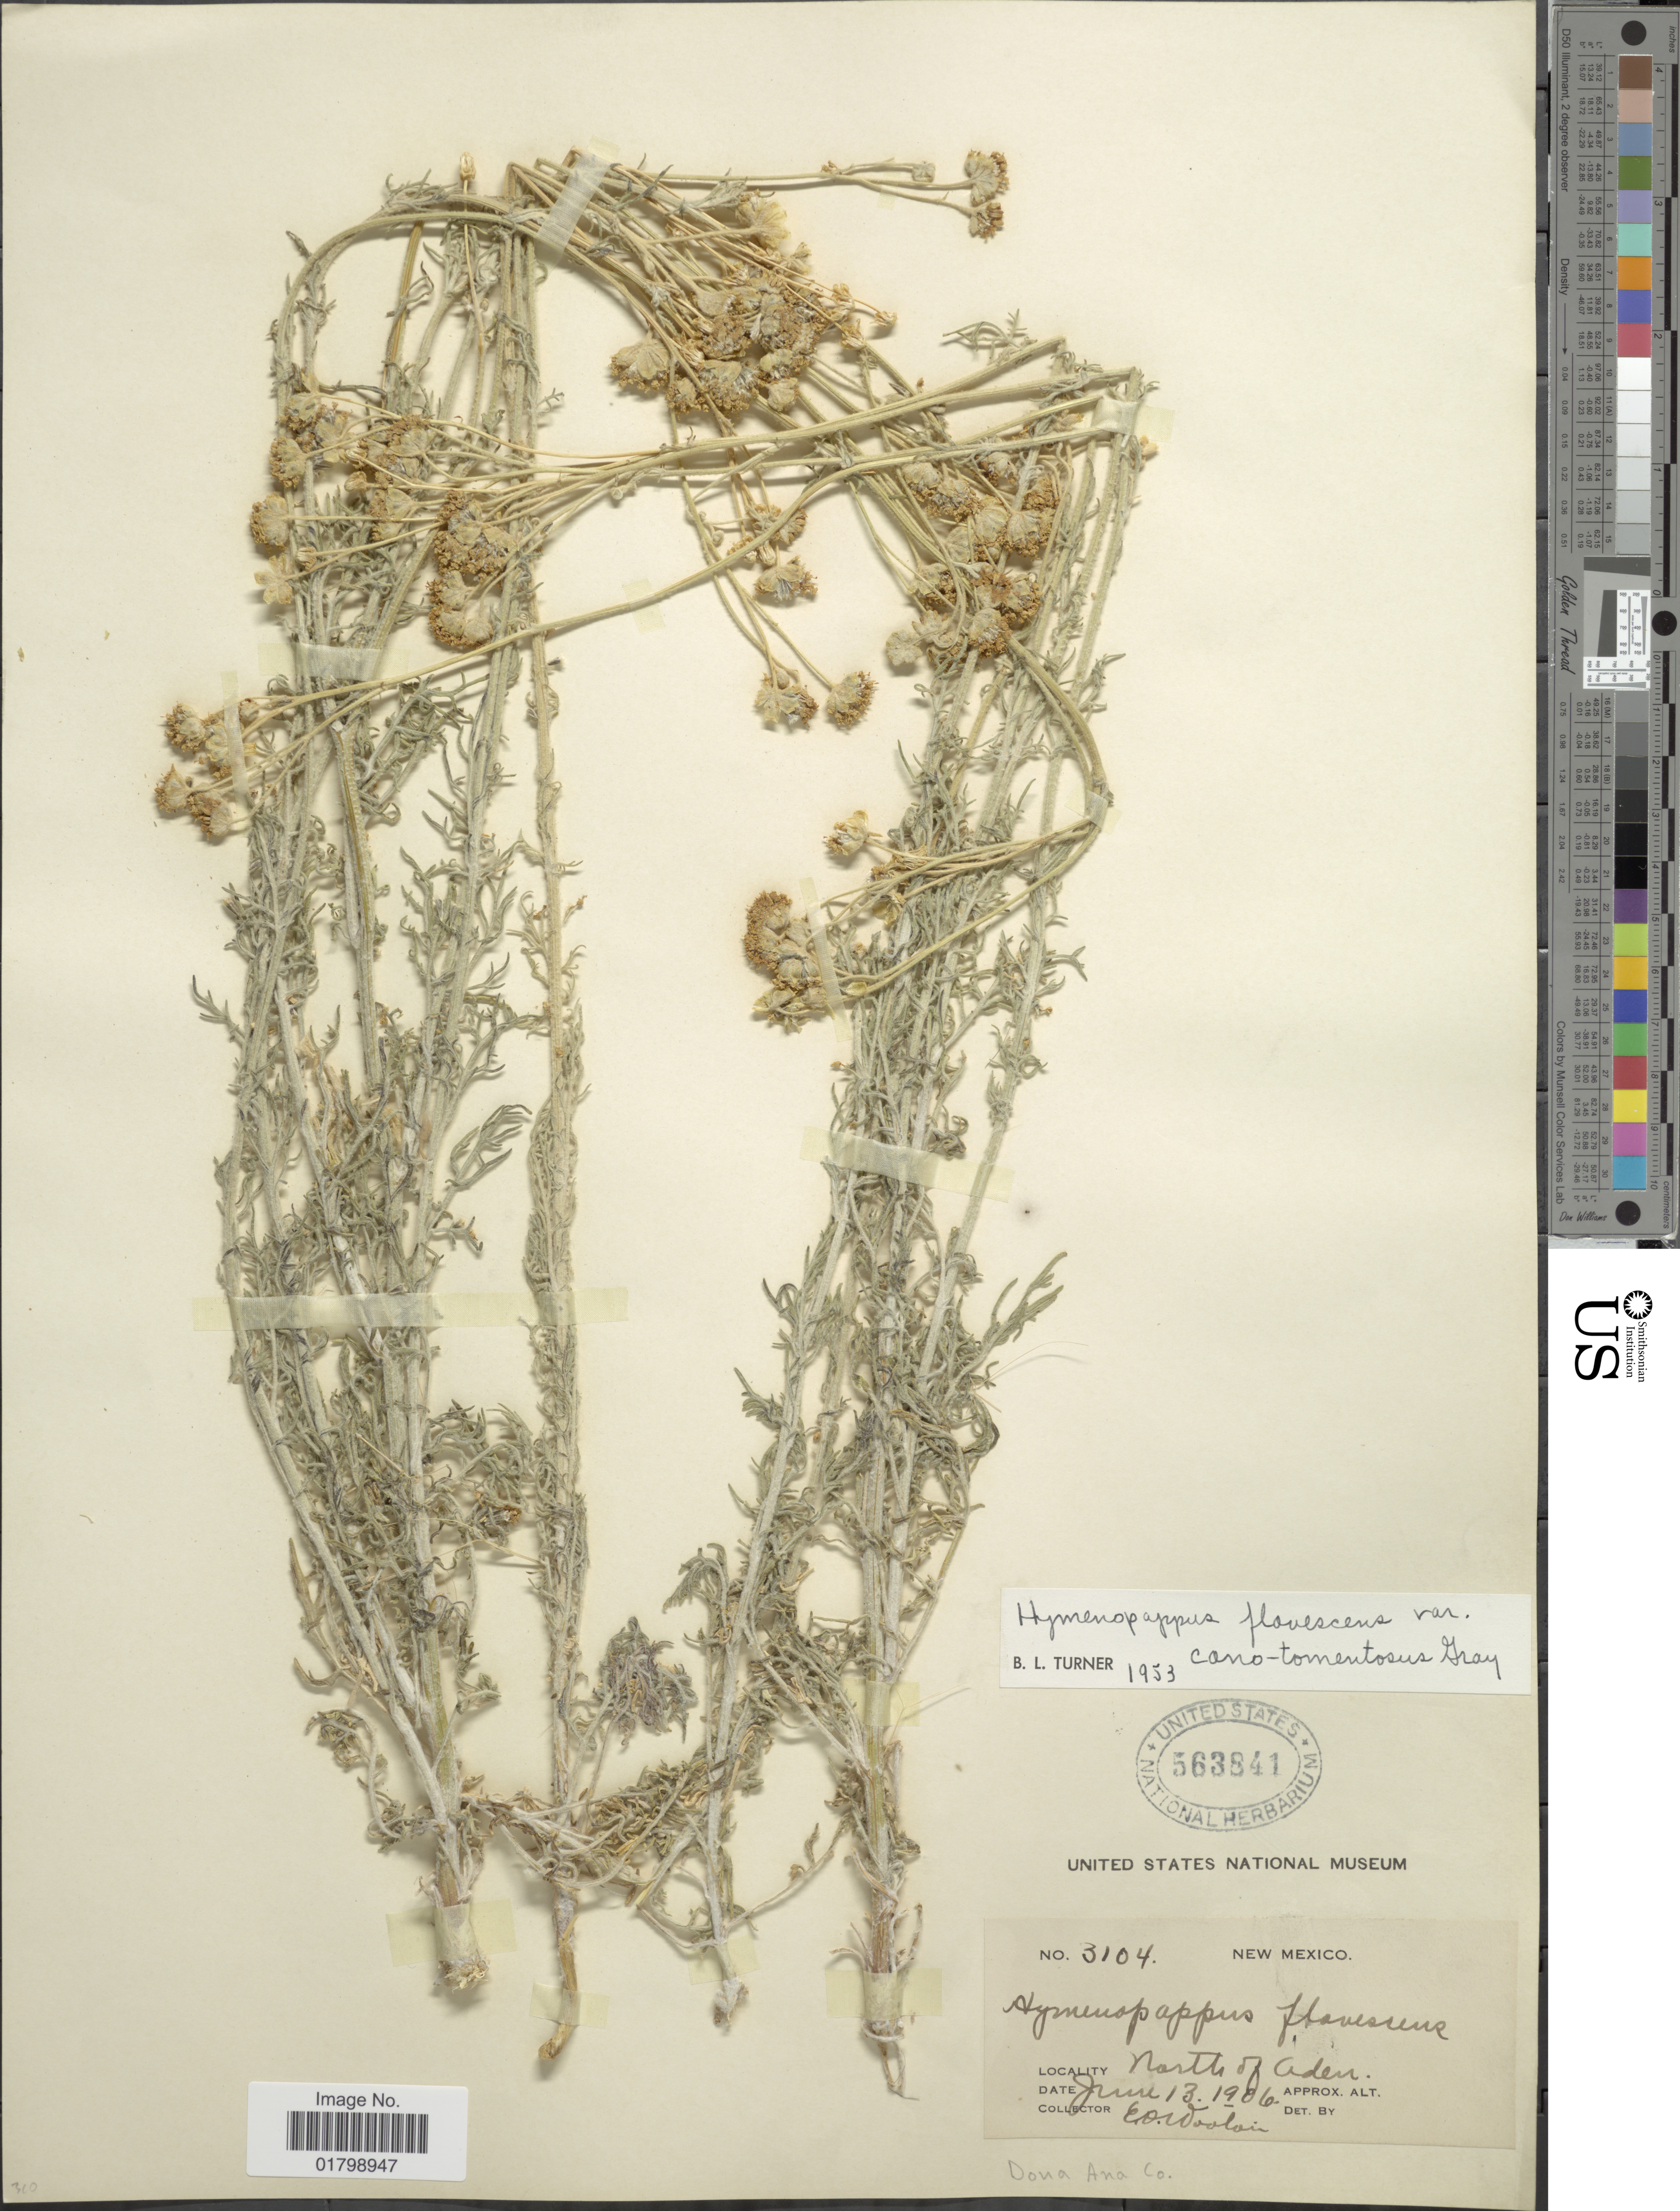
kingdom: Plantae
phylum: Tracheophyta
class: Magnoliopsida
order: Asterales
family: Asteraceae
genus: Hymenopappus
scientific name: Hymenopappus flavescens var. canotomentosus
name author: A. Gray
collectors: E. O. Wooton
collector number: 3104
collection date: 1906-06-13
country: United States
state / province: New Mexico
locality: North of Aden, Dona Ana Co.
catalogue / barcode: US 563841